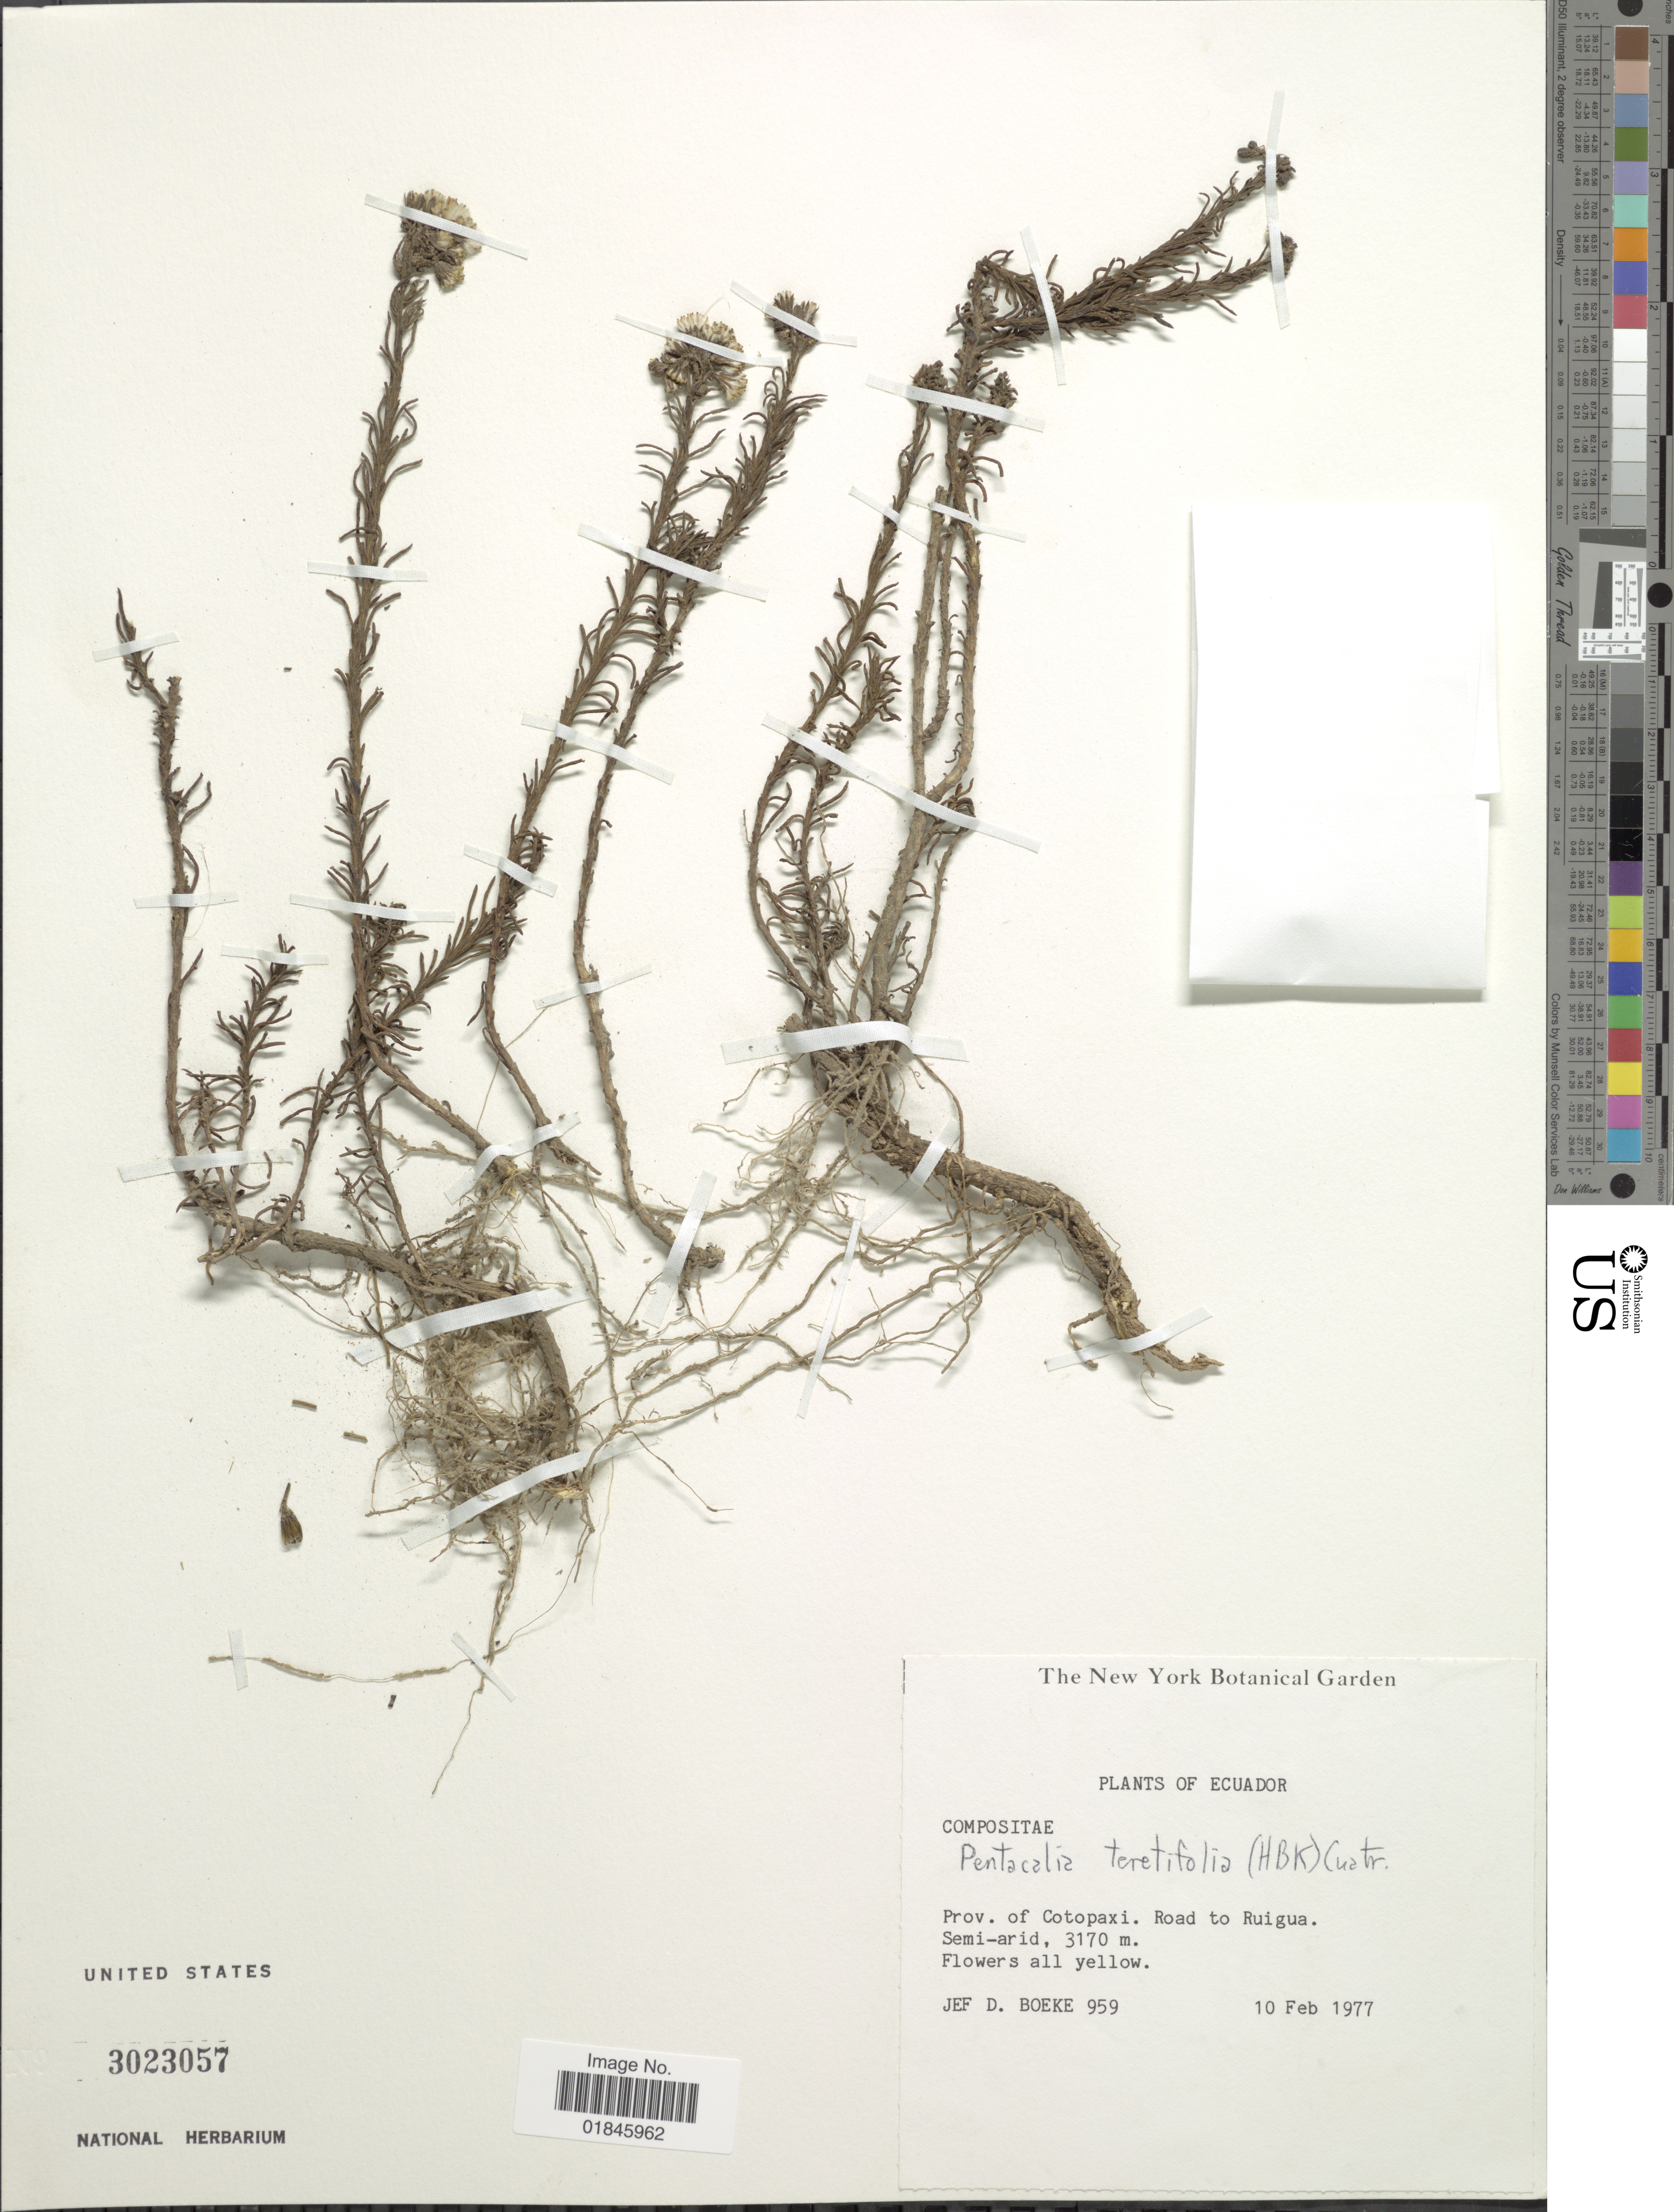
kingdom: Plantae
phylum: Tracheophyta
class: Magnoliopsida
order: Asterales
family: Asteraceae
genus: Pentacalia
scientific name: Pentacalia teretifolia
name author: (Kunth) Cuatrec.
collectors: J. Boeke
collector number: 959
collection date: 1977-02-10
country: Ecuador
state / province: Cotopaxi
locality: Prov. of Cotopaxi. Road to Ruigua.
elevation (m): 3170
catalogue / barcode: US 3023057